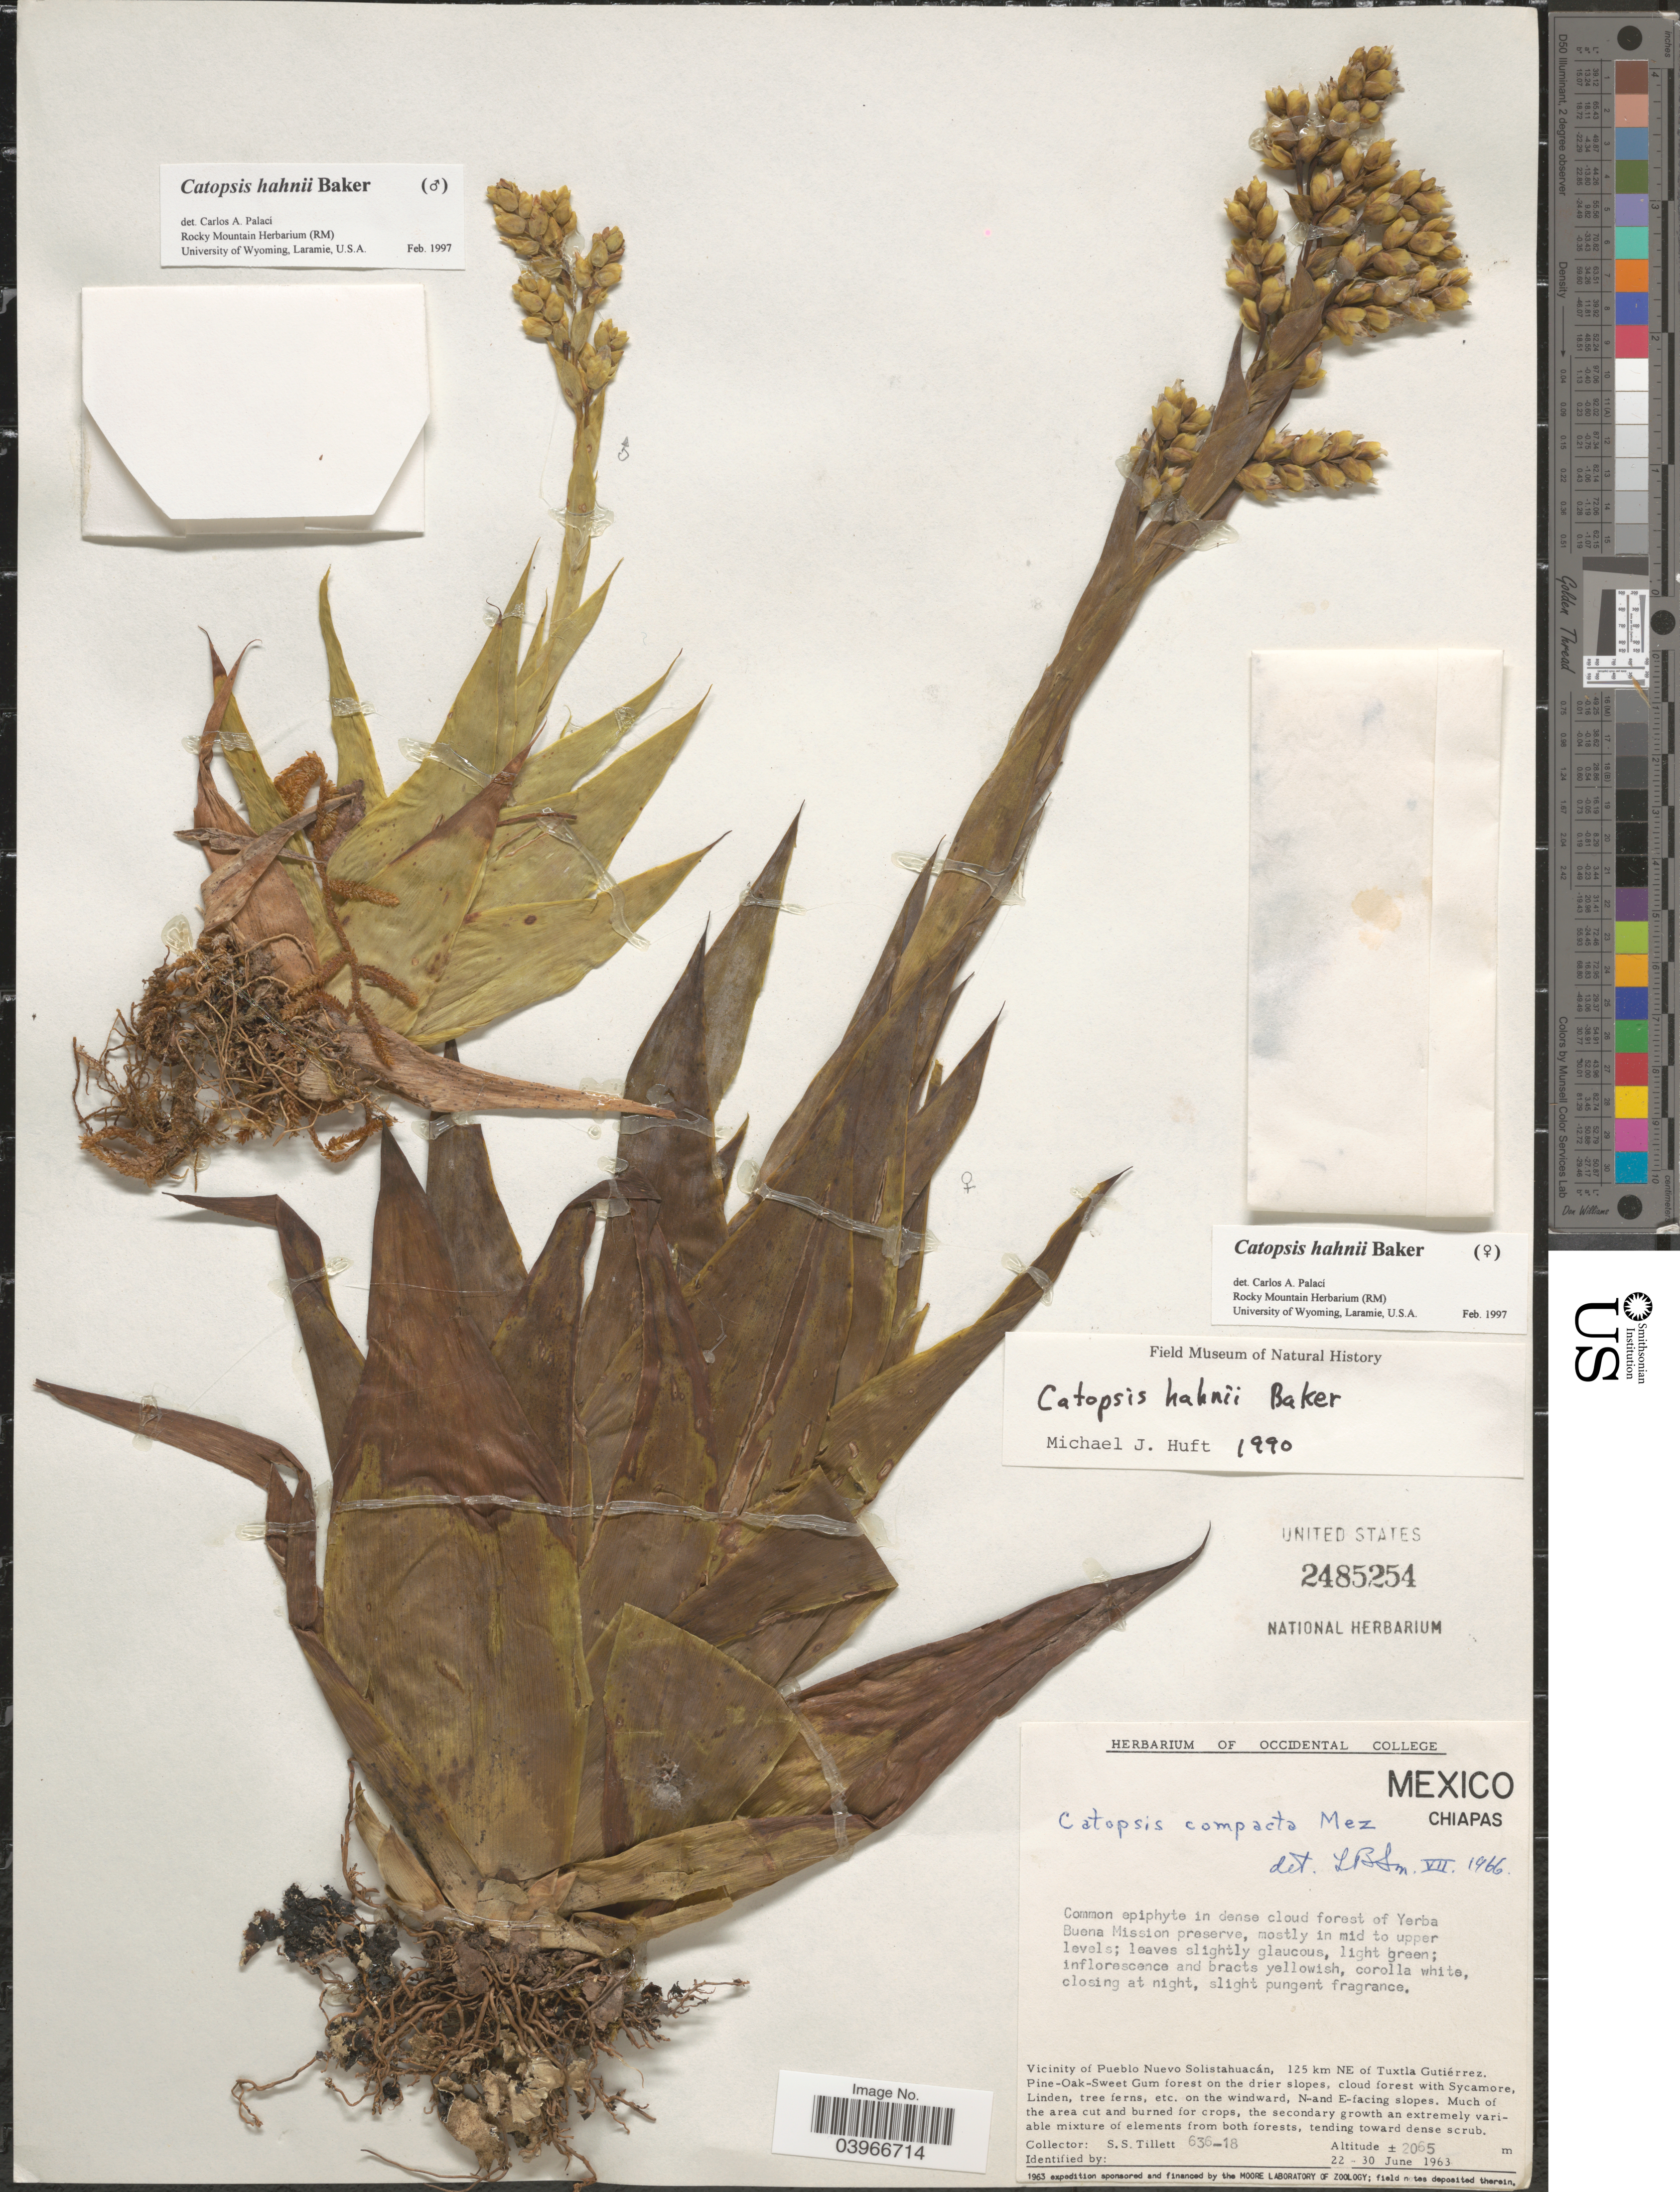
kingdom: Plantae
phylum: Tracheophyta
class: Liliopsida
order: Poales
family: Bromeliaceae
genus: Catopsis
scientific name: Catopsis hahnii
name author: Baker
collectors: S. S. Tillett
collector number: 636-18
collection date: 1963-06-22/1963-06-30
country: Mexico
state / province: Chiapas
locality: In dense cloud forest of Yerba Buena Mission preserve. Vicinity of Pueblo Nuevo Solistahuacán, 125 km NE of Tuxtla Gutiérrez. N-and E-facing slopes.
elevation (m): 2065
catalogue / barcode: US 2485254